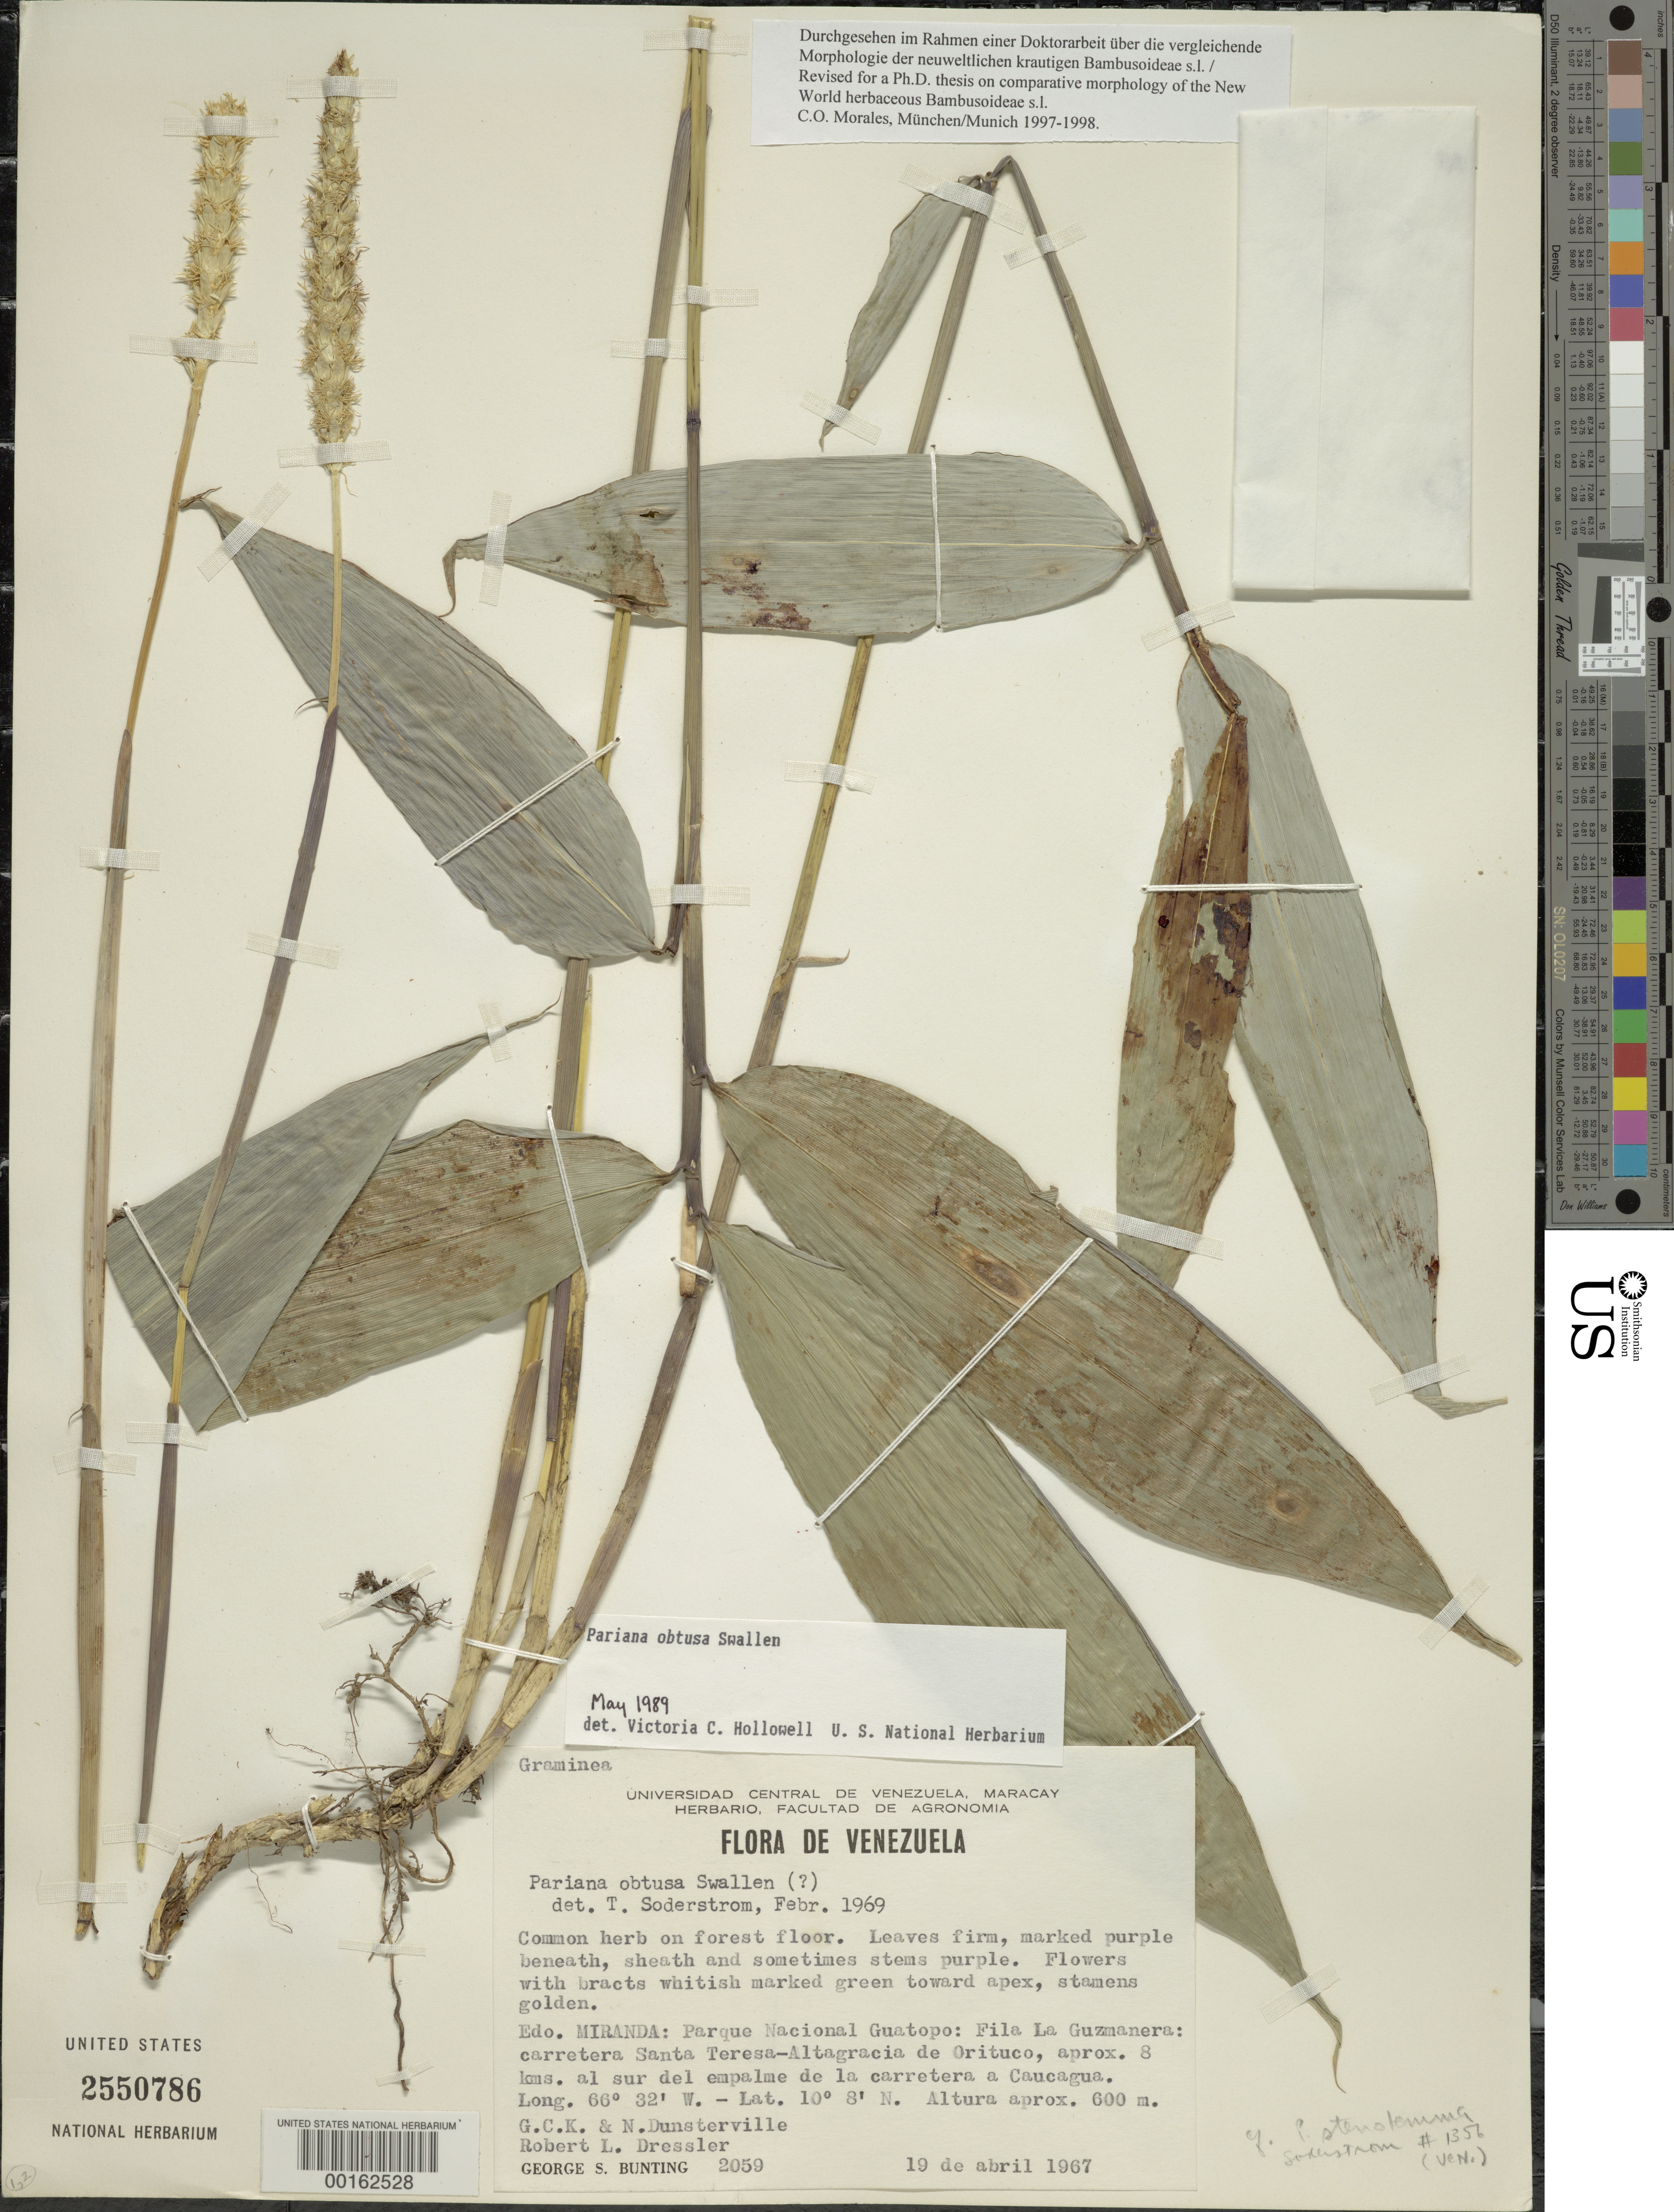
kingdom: Plantae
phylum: Tracheophyta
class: Liliopsida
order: Poales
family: Poaceae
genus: Pariana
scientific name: Pariana obtusa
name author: Swallen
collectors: G. S. Bunting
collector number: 2059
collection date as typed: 19 Apr 1967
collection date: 1967-04-19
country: Venezuela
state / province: Miranda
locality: Parque Nacional Guatopo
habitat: On forest floor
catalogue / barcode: US 2550786